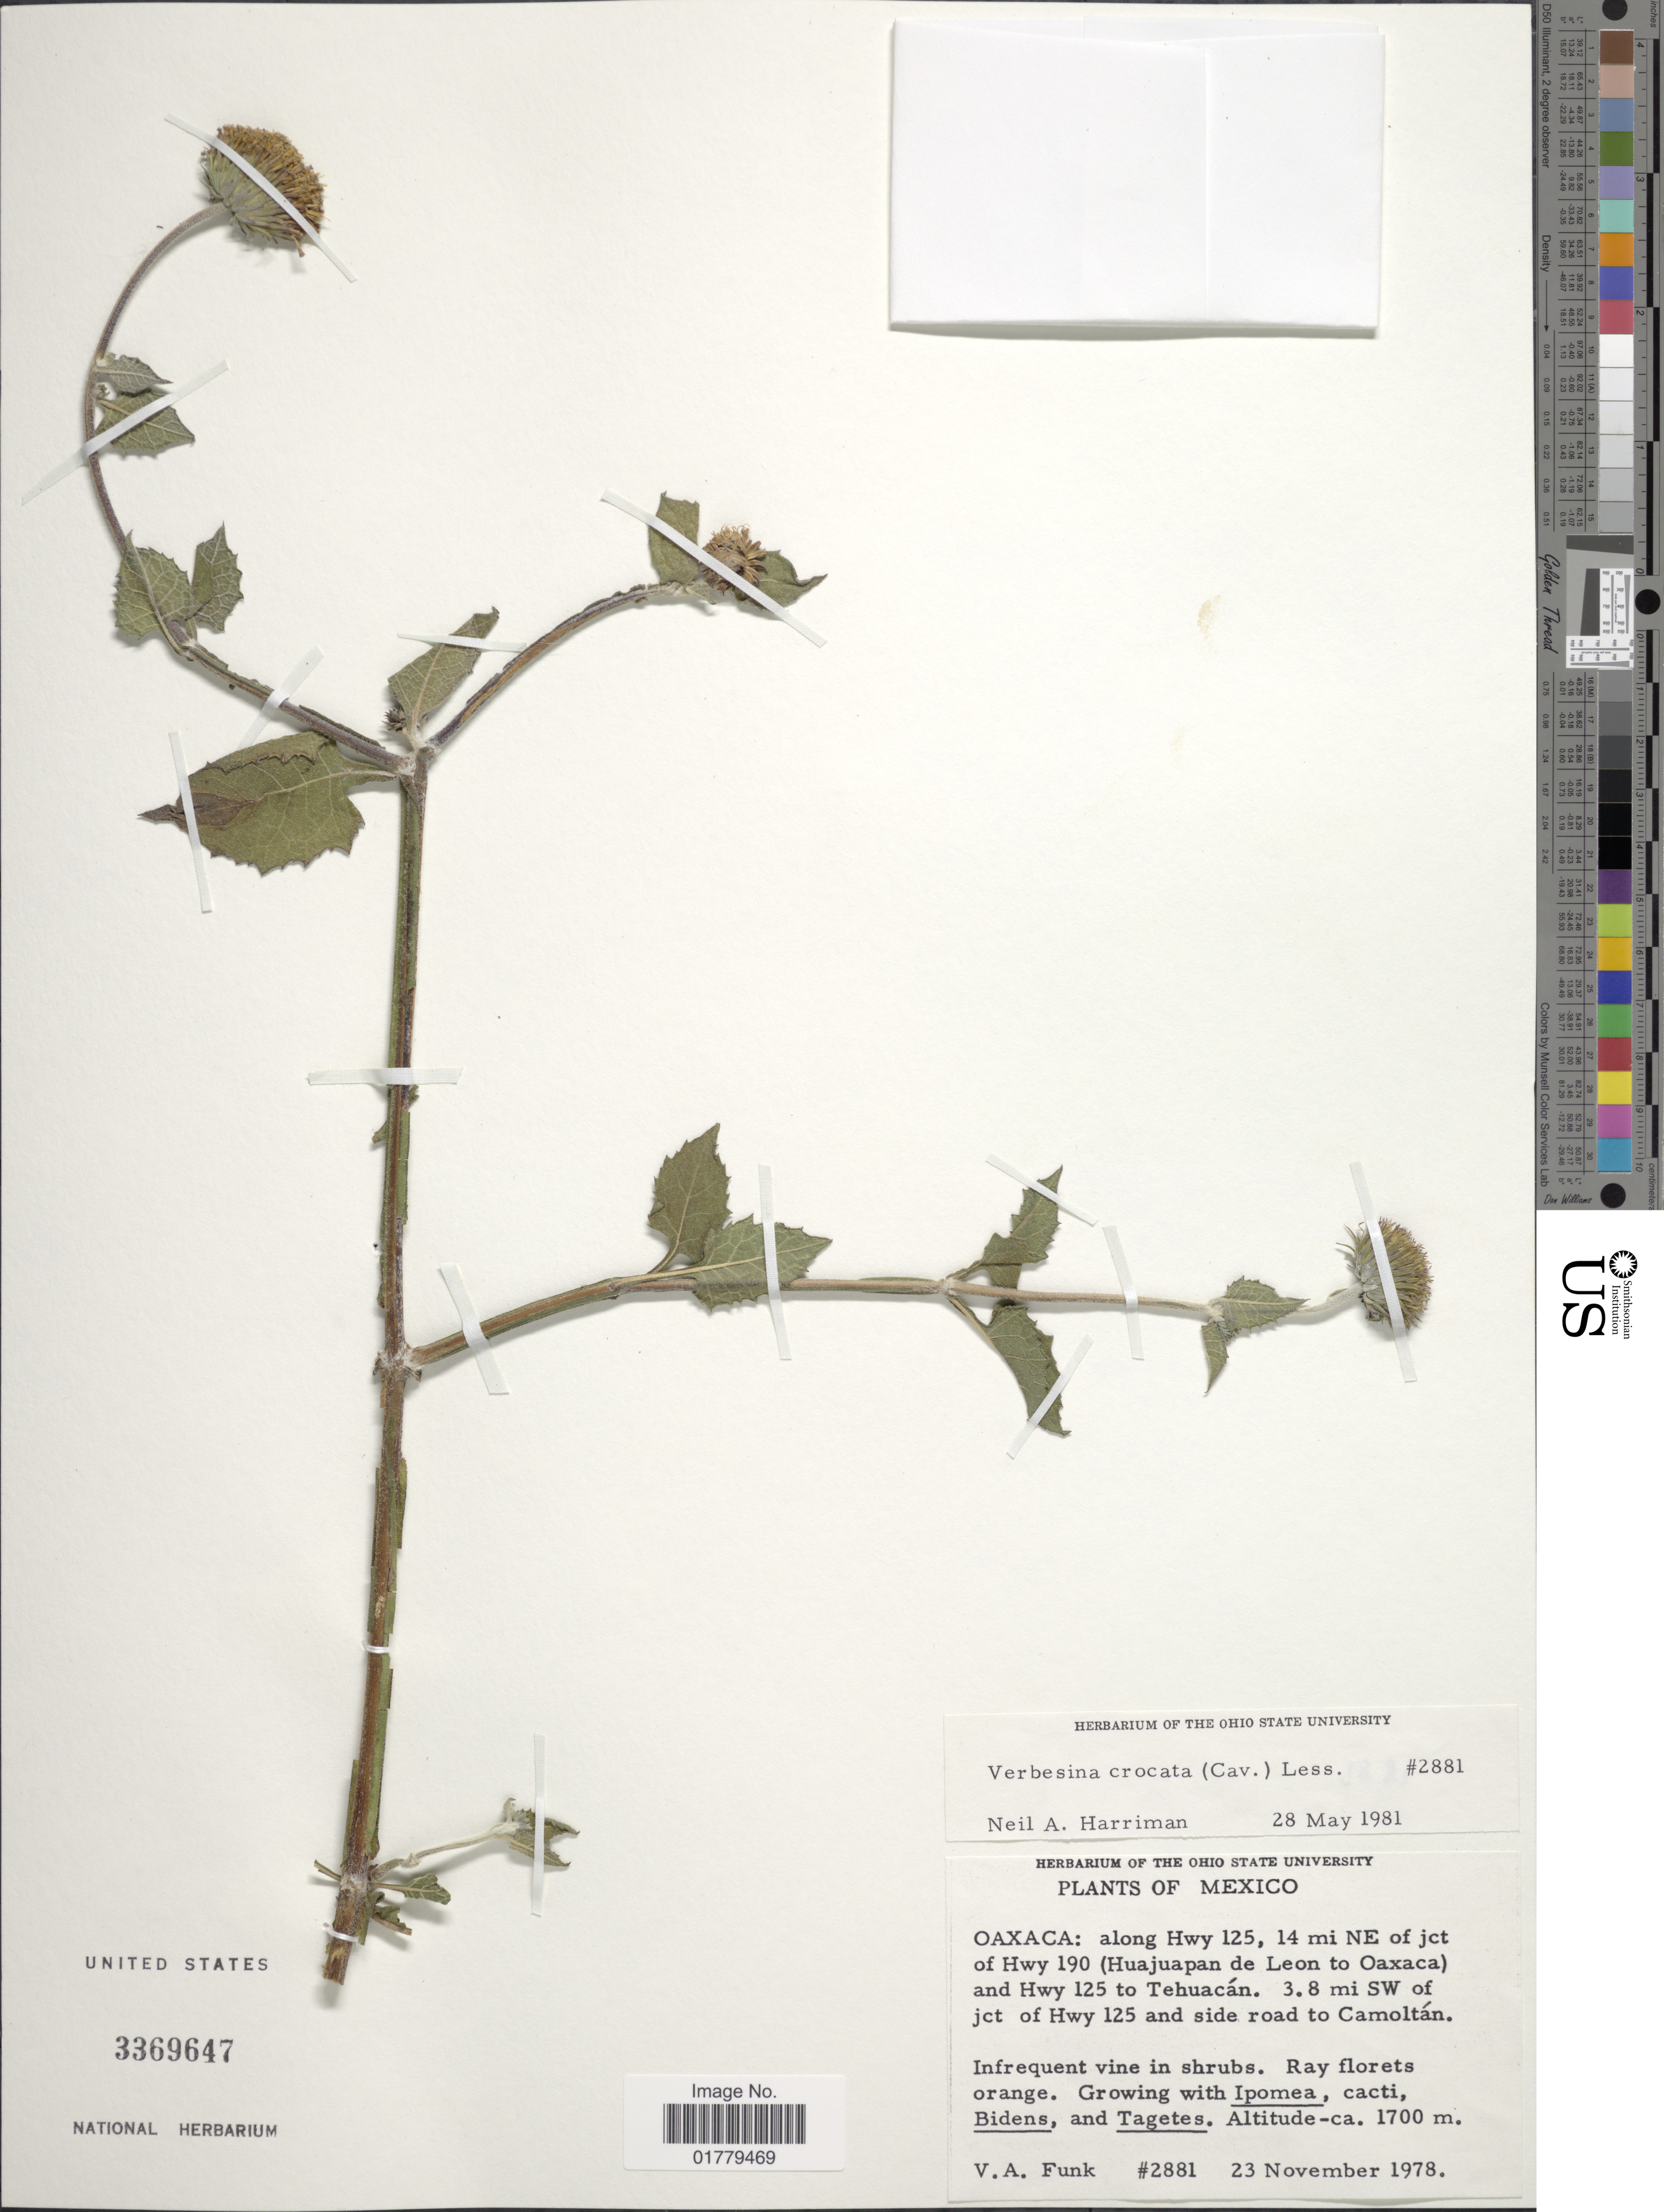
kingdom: Plantae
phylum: Tracheophyta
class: Magnoliopsida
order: Asterales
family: Asteraceae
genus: Verbesina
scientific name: Verbesina crocata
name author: (Cav.) Less.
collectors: V. Funk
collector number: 2881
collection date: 1978-11-23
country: Mexico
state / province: Oaxaca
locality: Oaxaca: along Hwy 125, 14 mi NE of jct of Hwy 190 (Huajuapan de Leon to Oaxaca) and hwy 125 to Tehuacán. 3.8 mi SW of jct of Hwy 125 and side road to Camoltán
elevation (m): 1700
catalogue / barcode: US 3369647